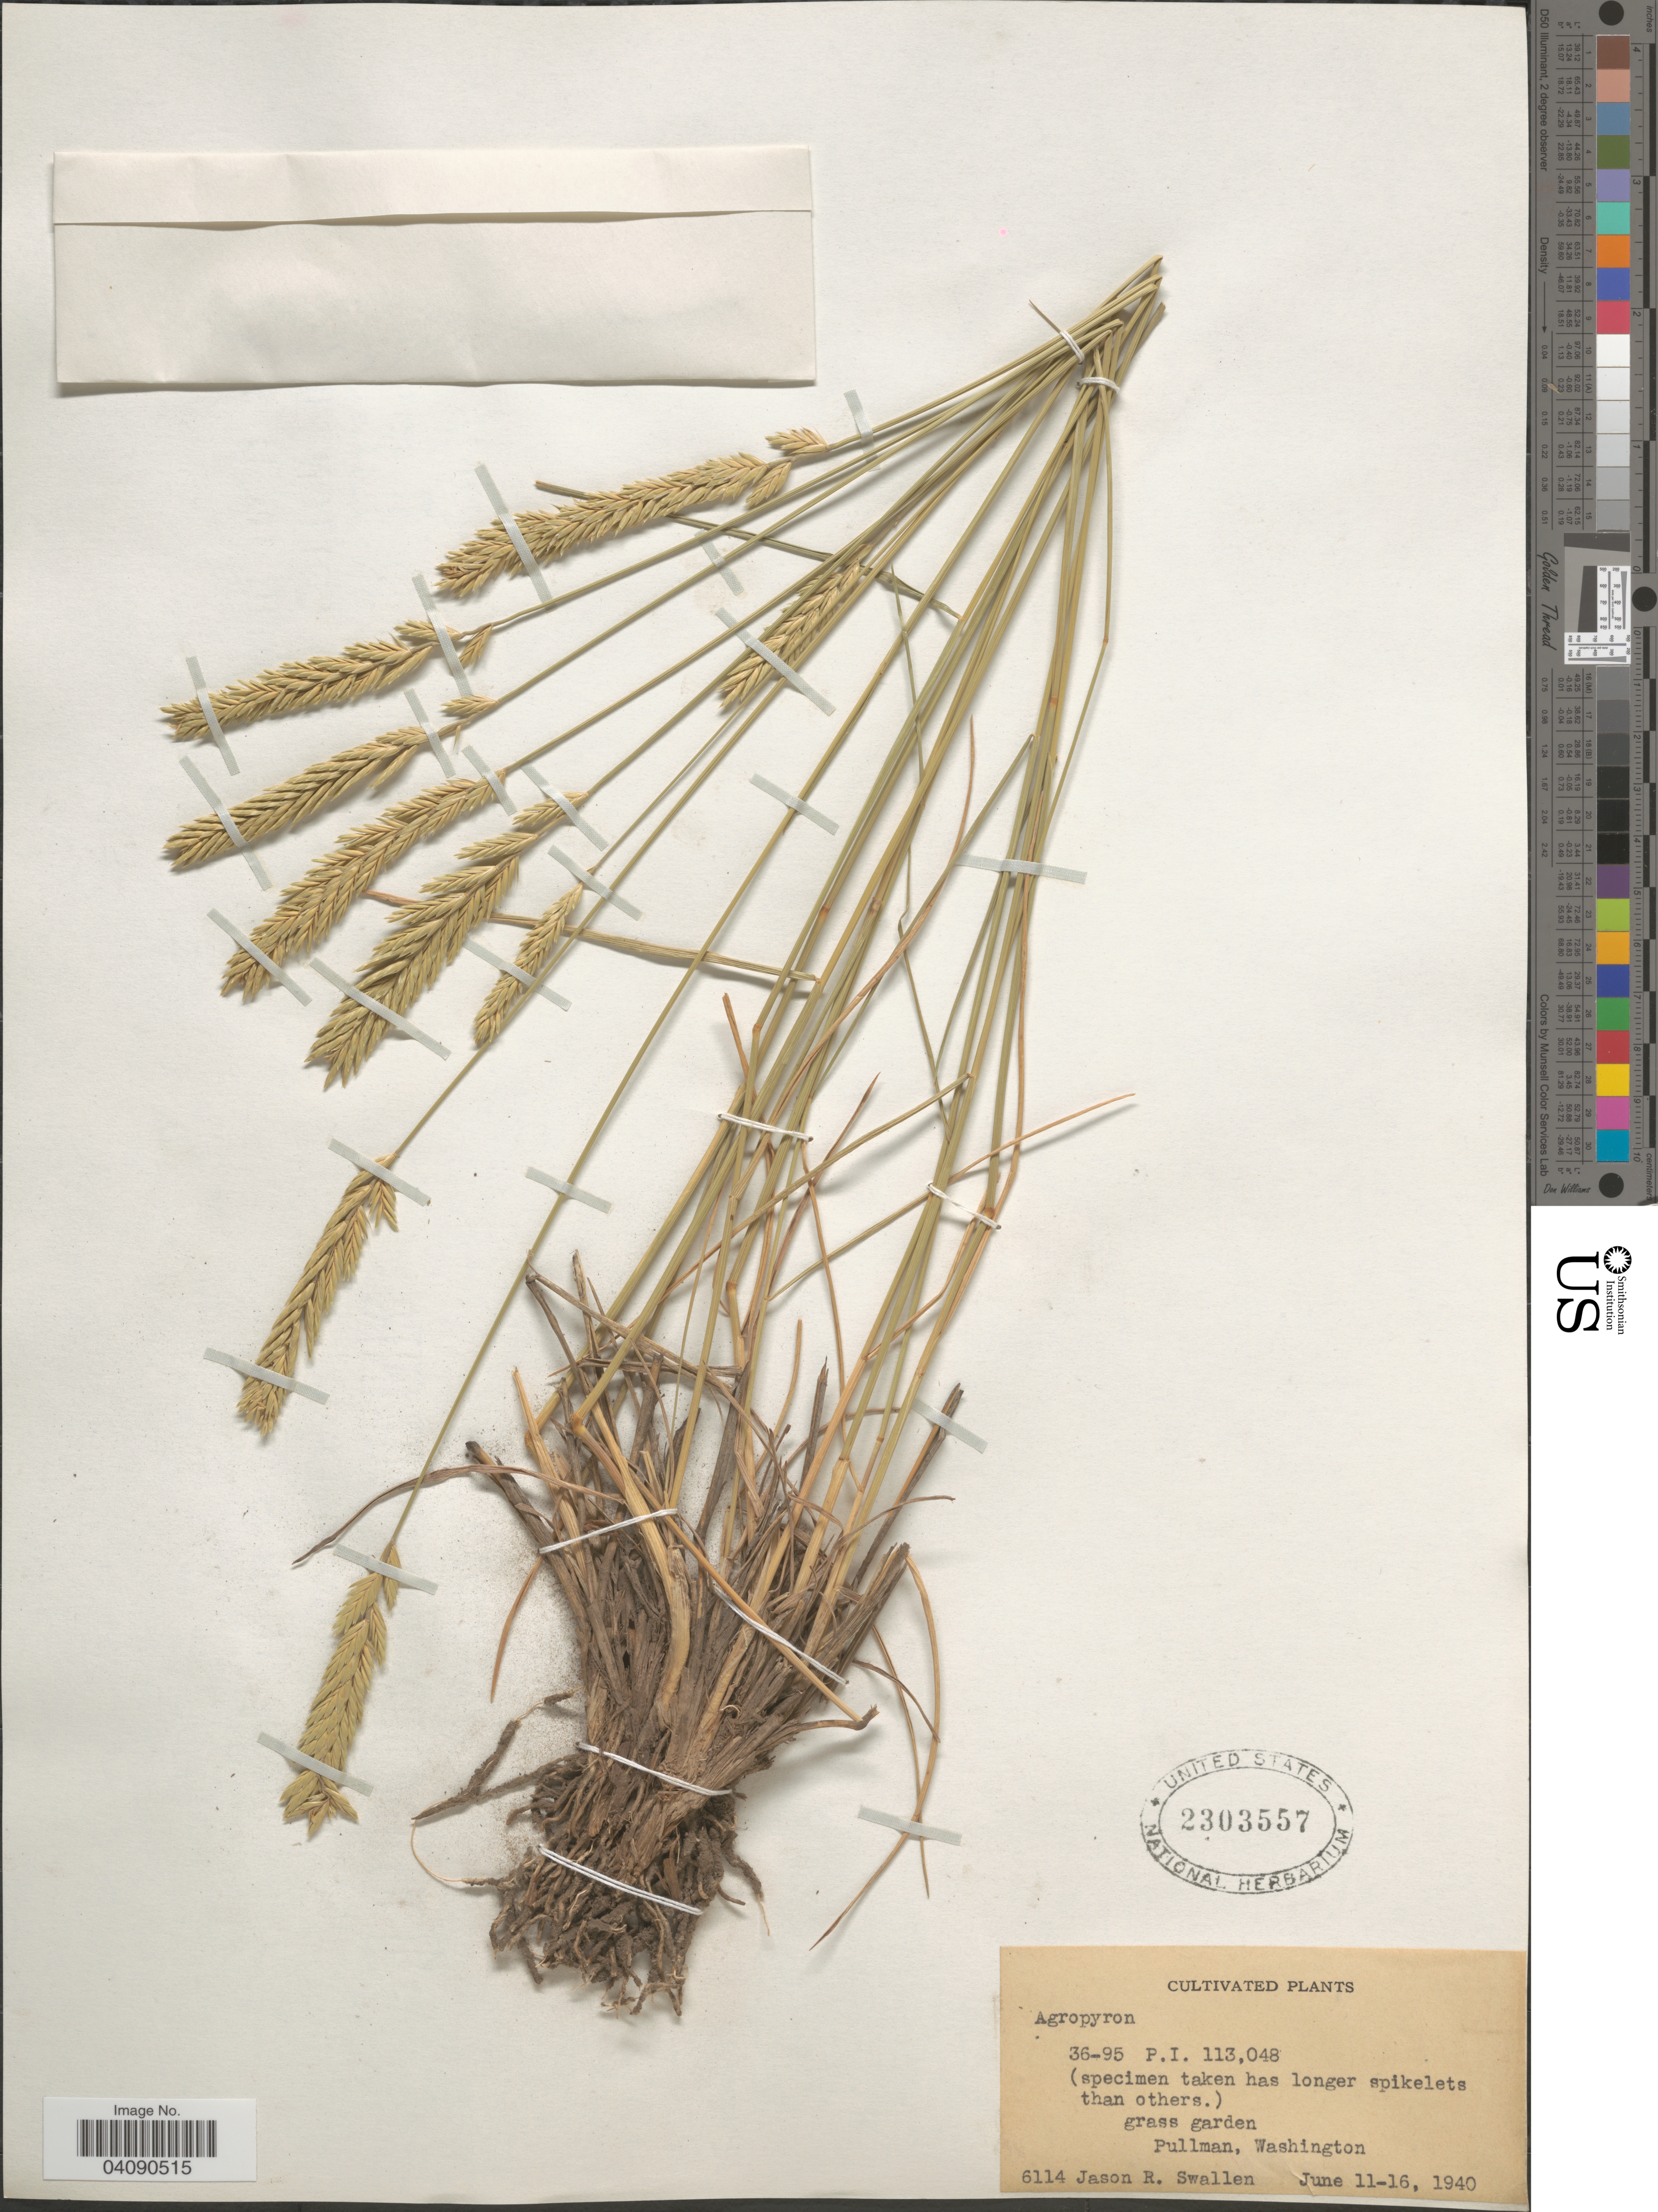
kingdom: Plantae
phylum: Tracheophyta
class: Liliopsida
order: Poales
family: Poaceae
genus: Agropyron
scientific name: Agropyron sp.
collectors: J. R. Swallen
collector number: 6114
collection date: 1940-06-11/1940-06-16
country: United States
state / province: Washington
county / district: Whitman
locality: Grass garden. Pullman.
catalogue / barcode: US 2303557